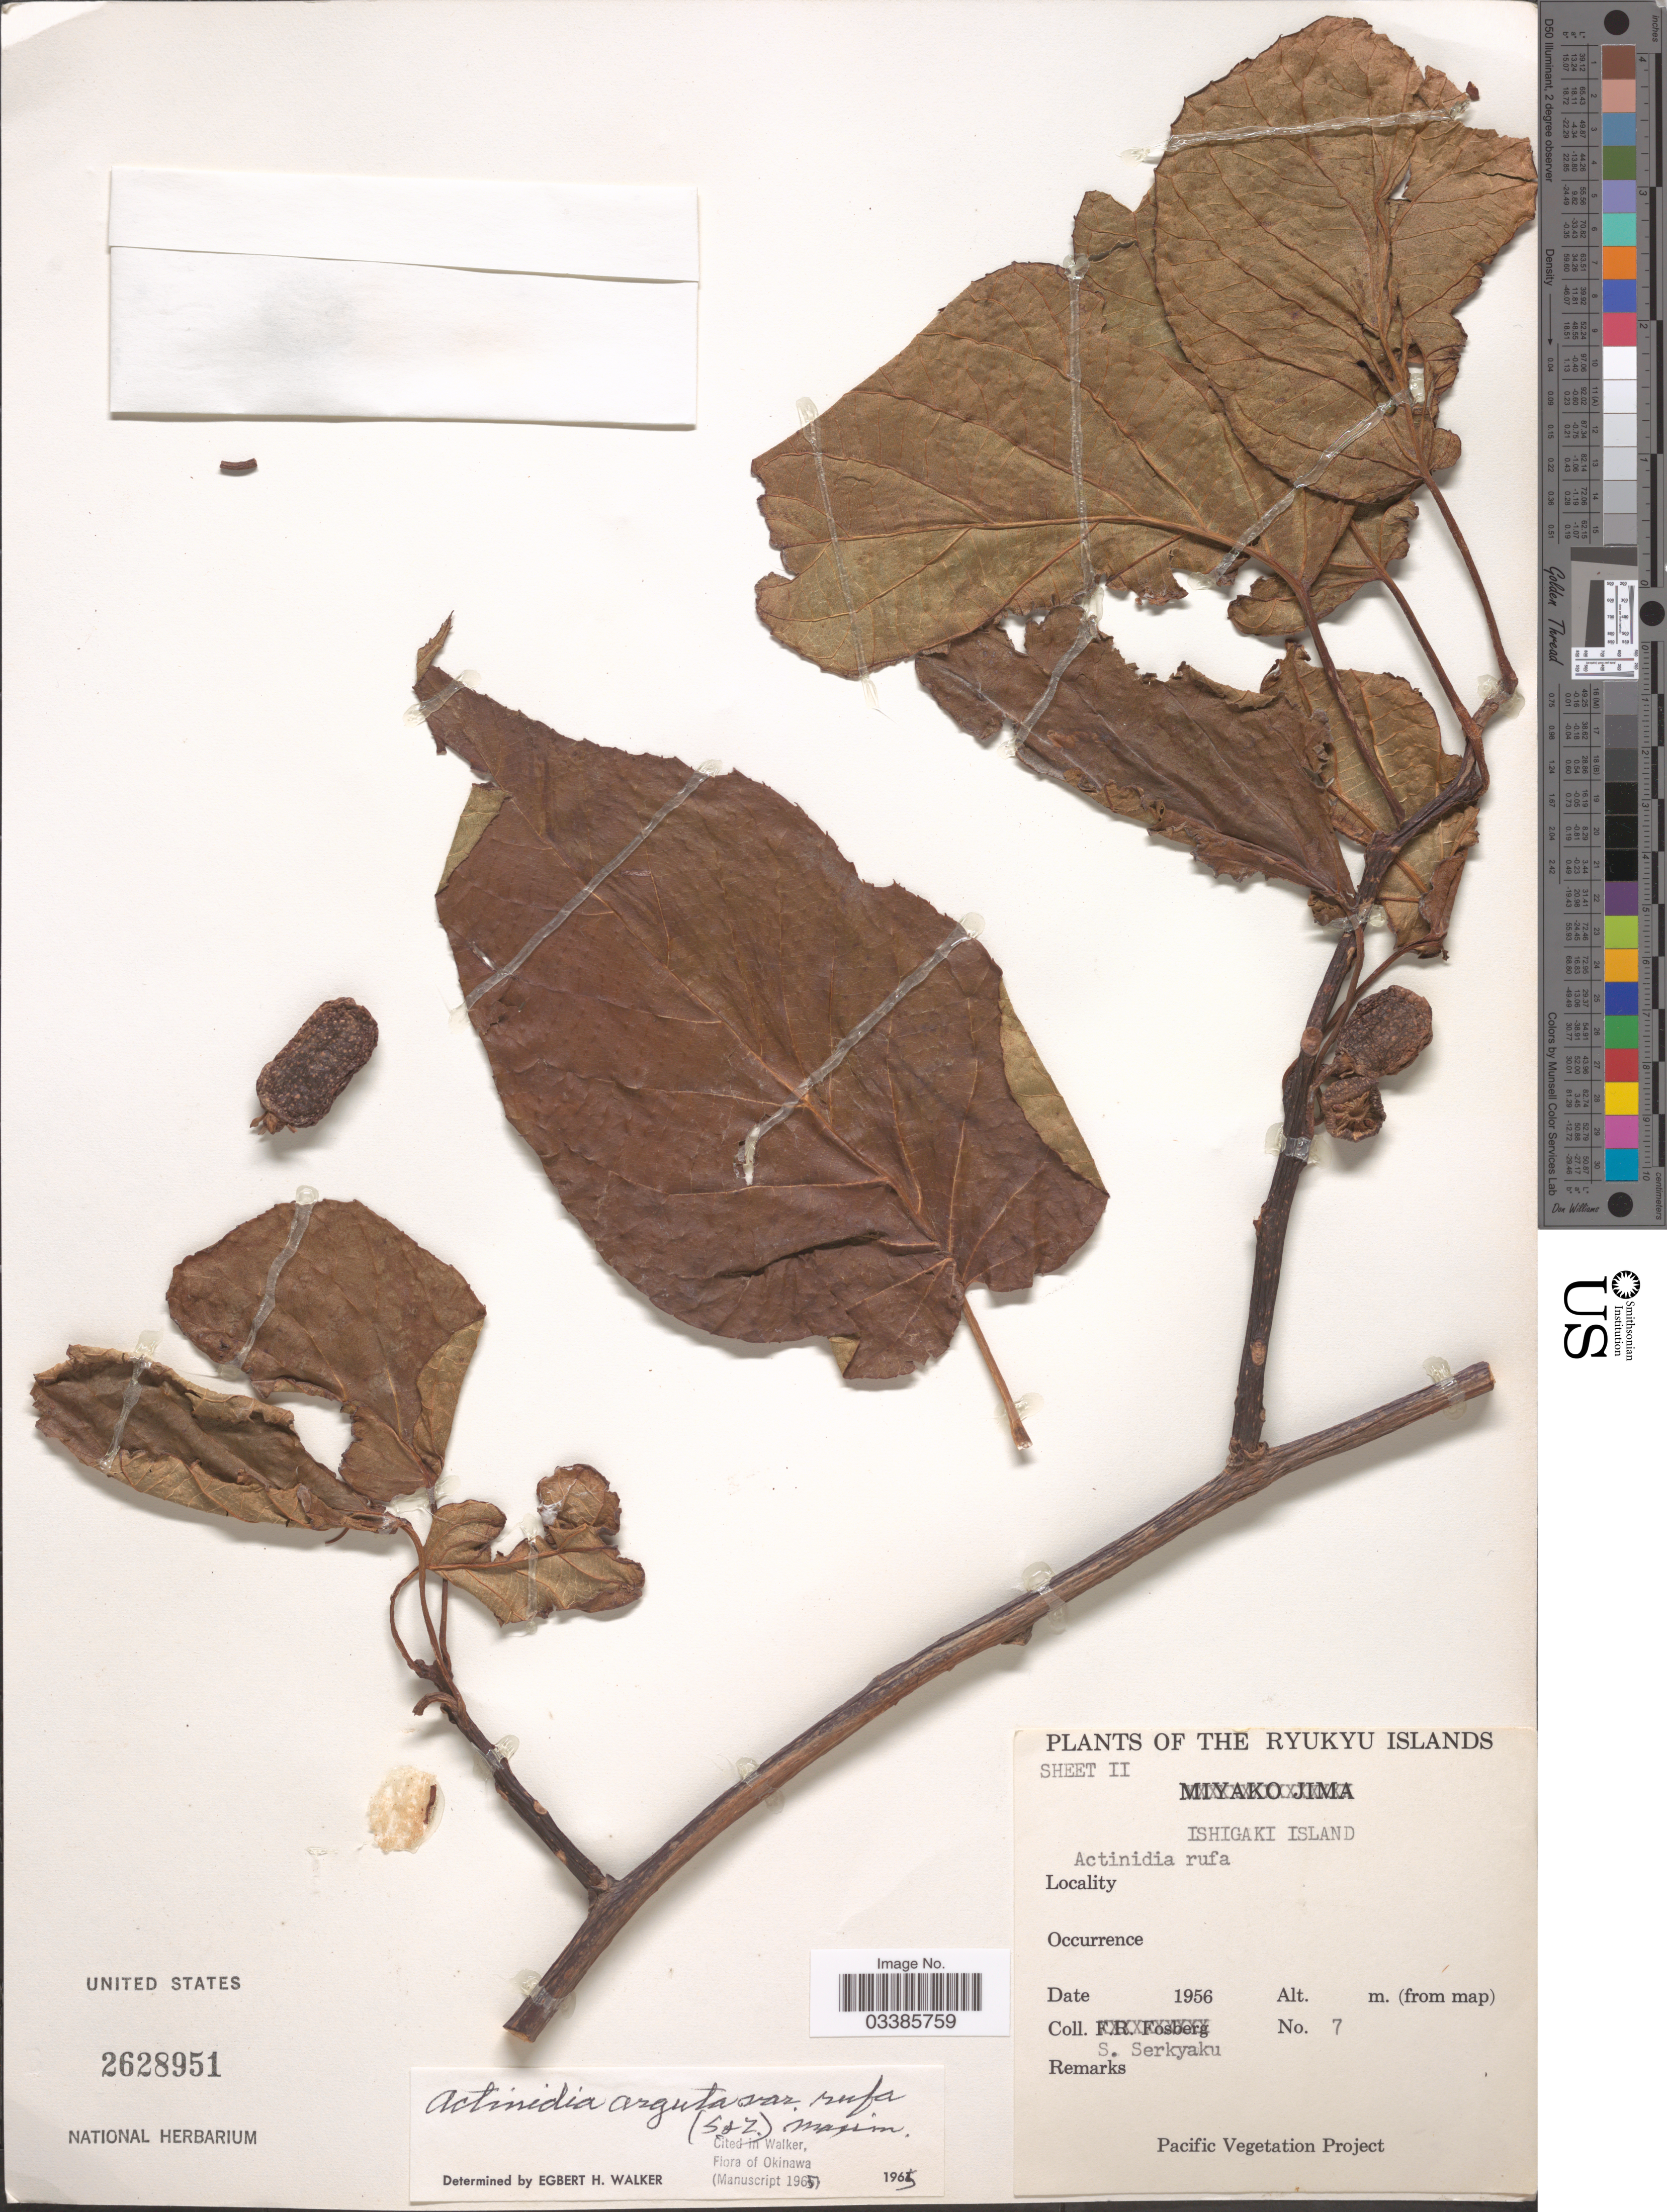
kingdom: Plantae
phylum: Tracheophyta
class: Magnoliopsida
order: Ericales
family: Actinidiaceae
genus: Actinidia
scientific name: Actinidia arguta var. rufa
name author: (Siebold & Zucc.) Maxim.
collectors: S. Serkyaku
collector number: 7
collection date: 1956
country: Japan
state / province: Okinawa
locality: The Ryukyu Islands. Ishigaki Island.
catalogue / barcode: US 2628951